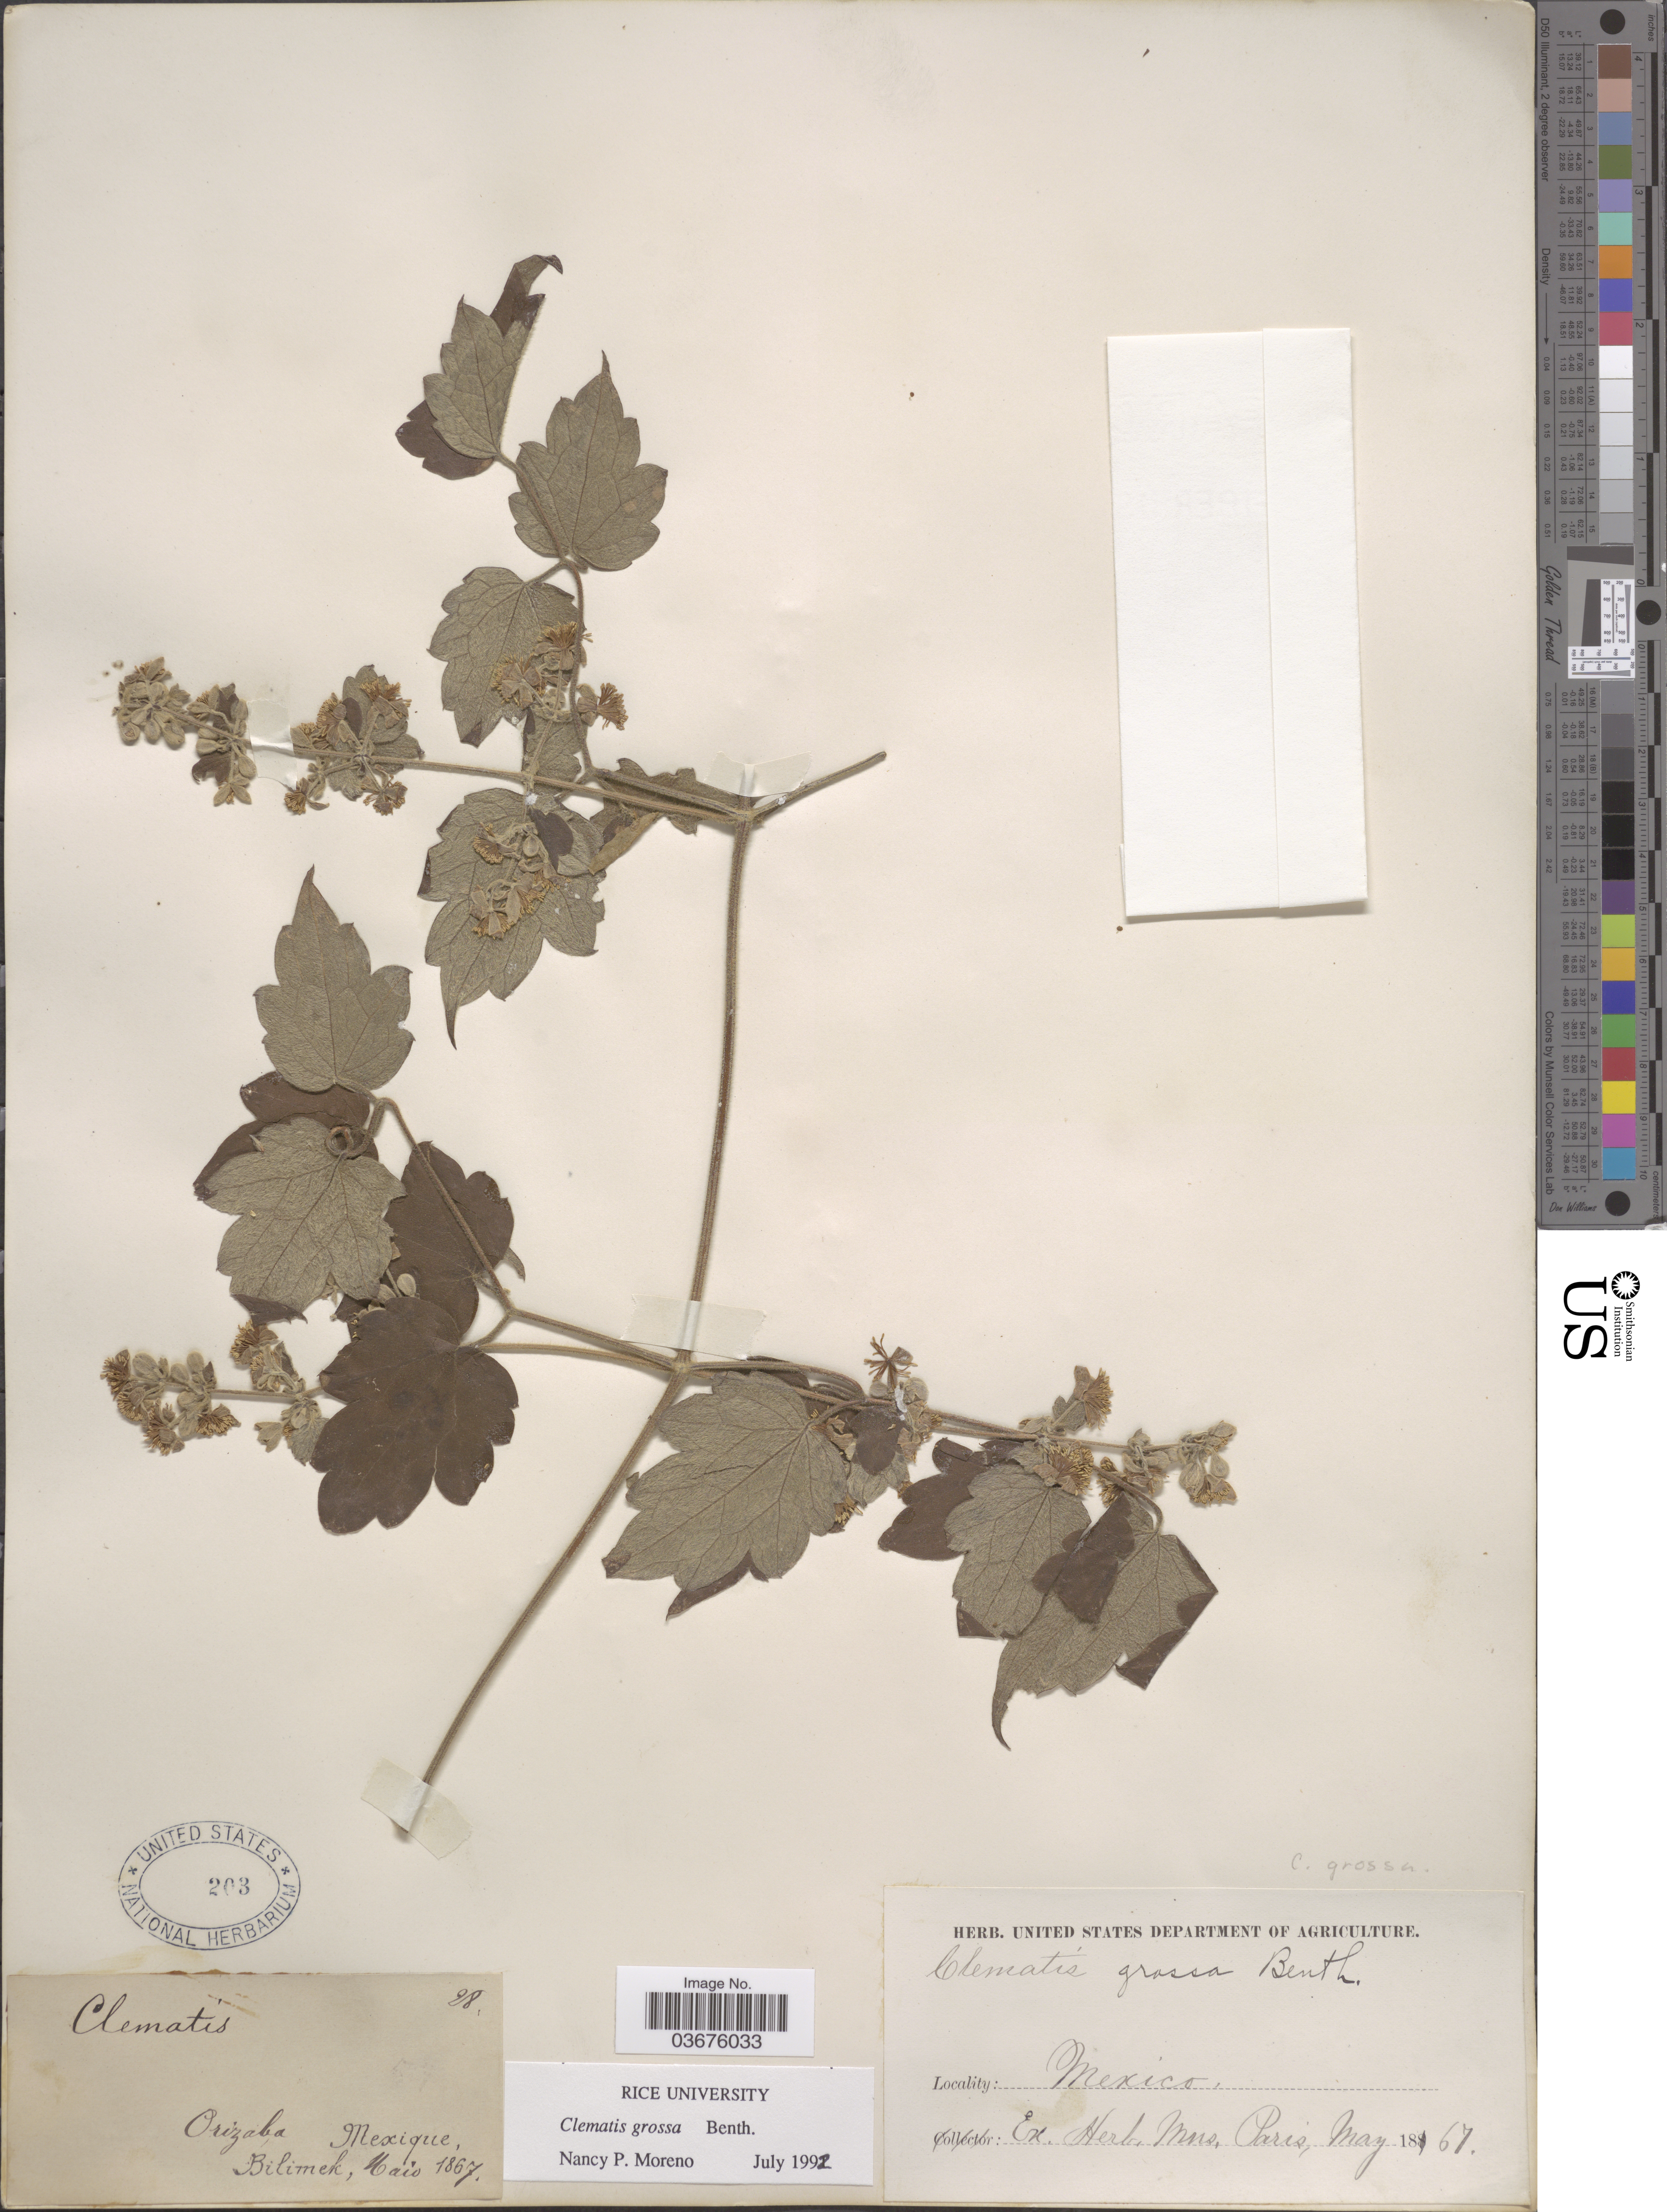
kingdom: Plantae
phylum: Tracheophyta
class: Magnoliopsida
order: Ranunculales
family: Ranunculaceae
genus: Clematis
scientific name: Clematis grossa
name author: Benth.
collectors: -. Bilimek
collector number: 28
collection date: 1867-05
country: Mexico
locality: Orizaba.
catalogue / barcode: US 203